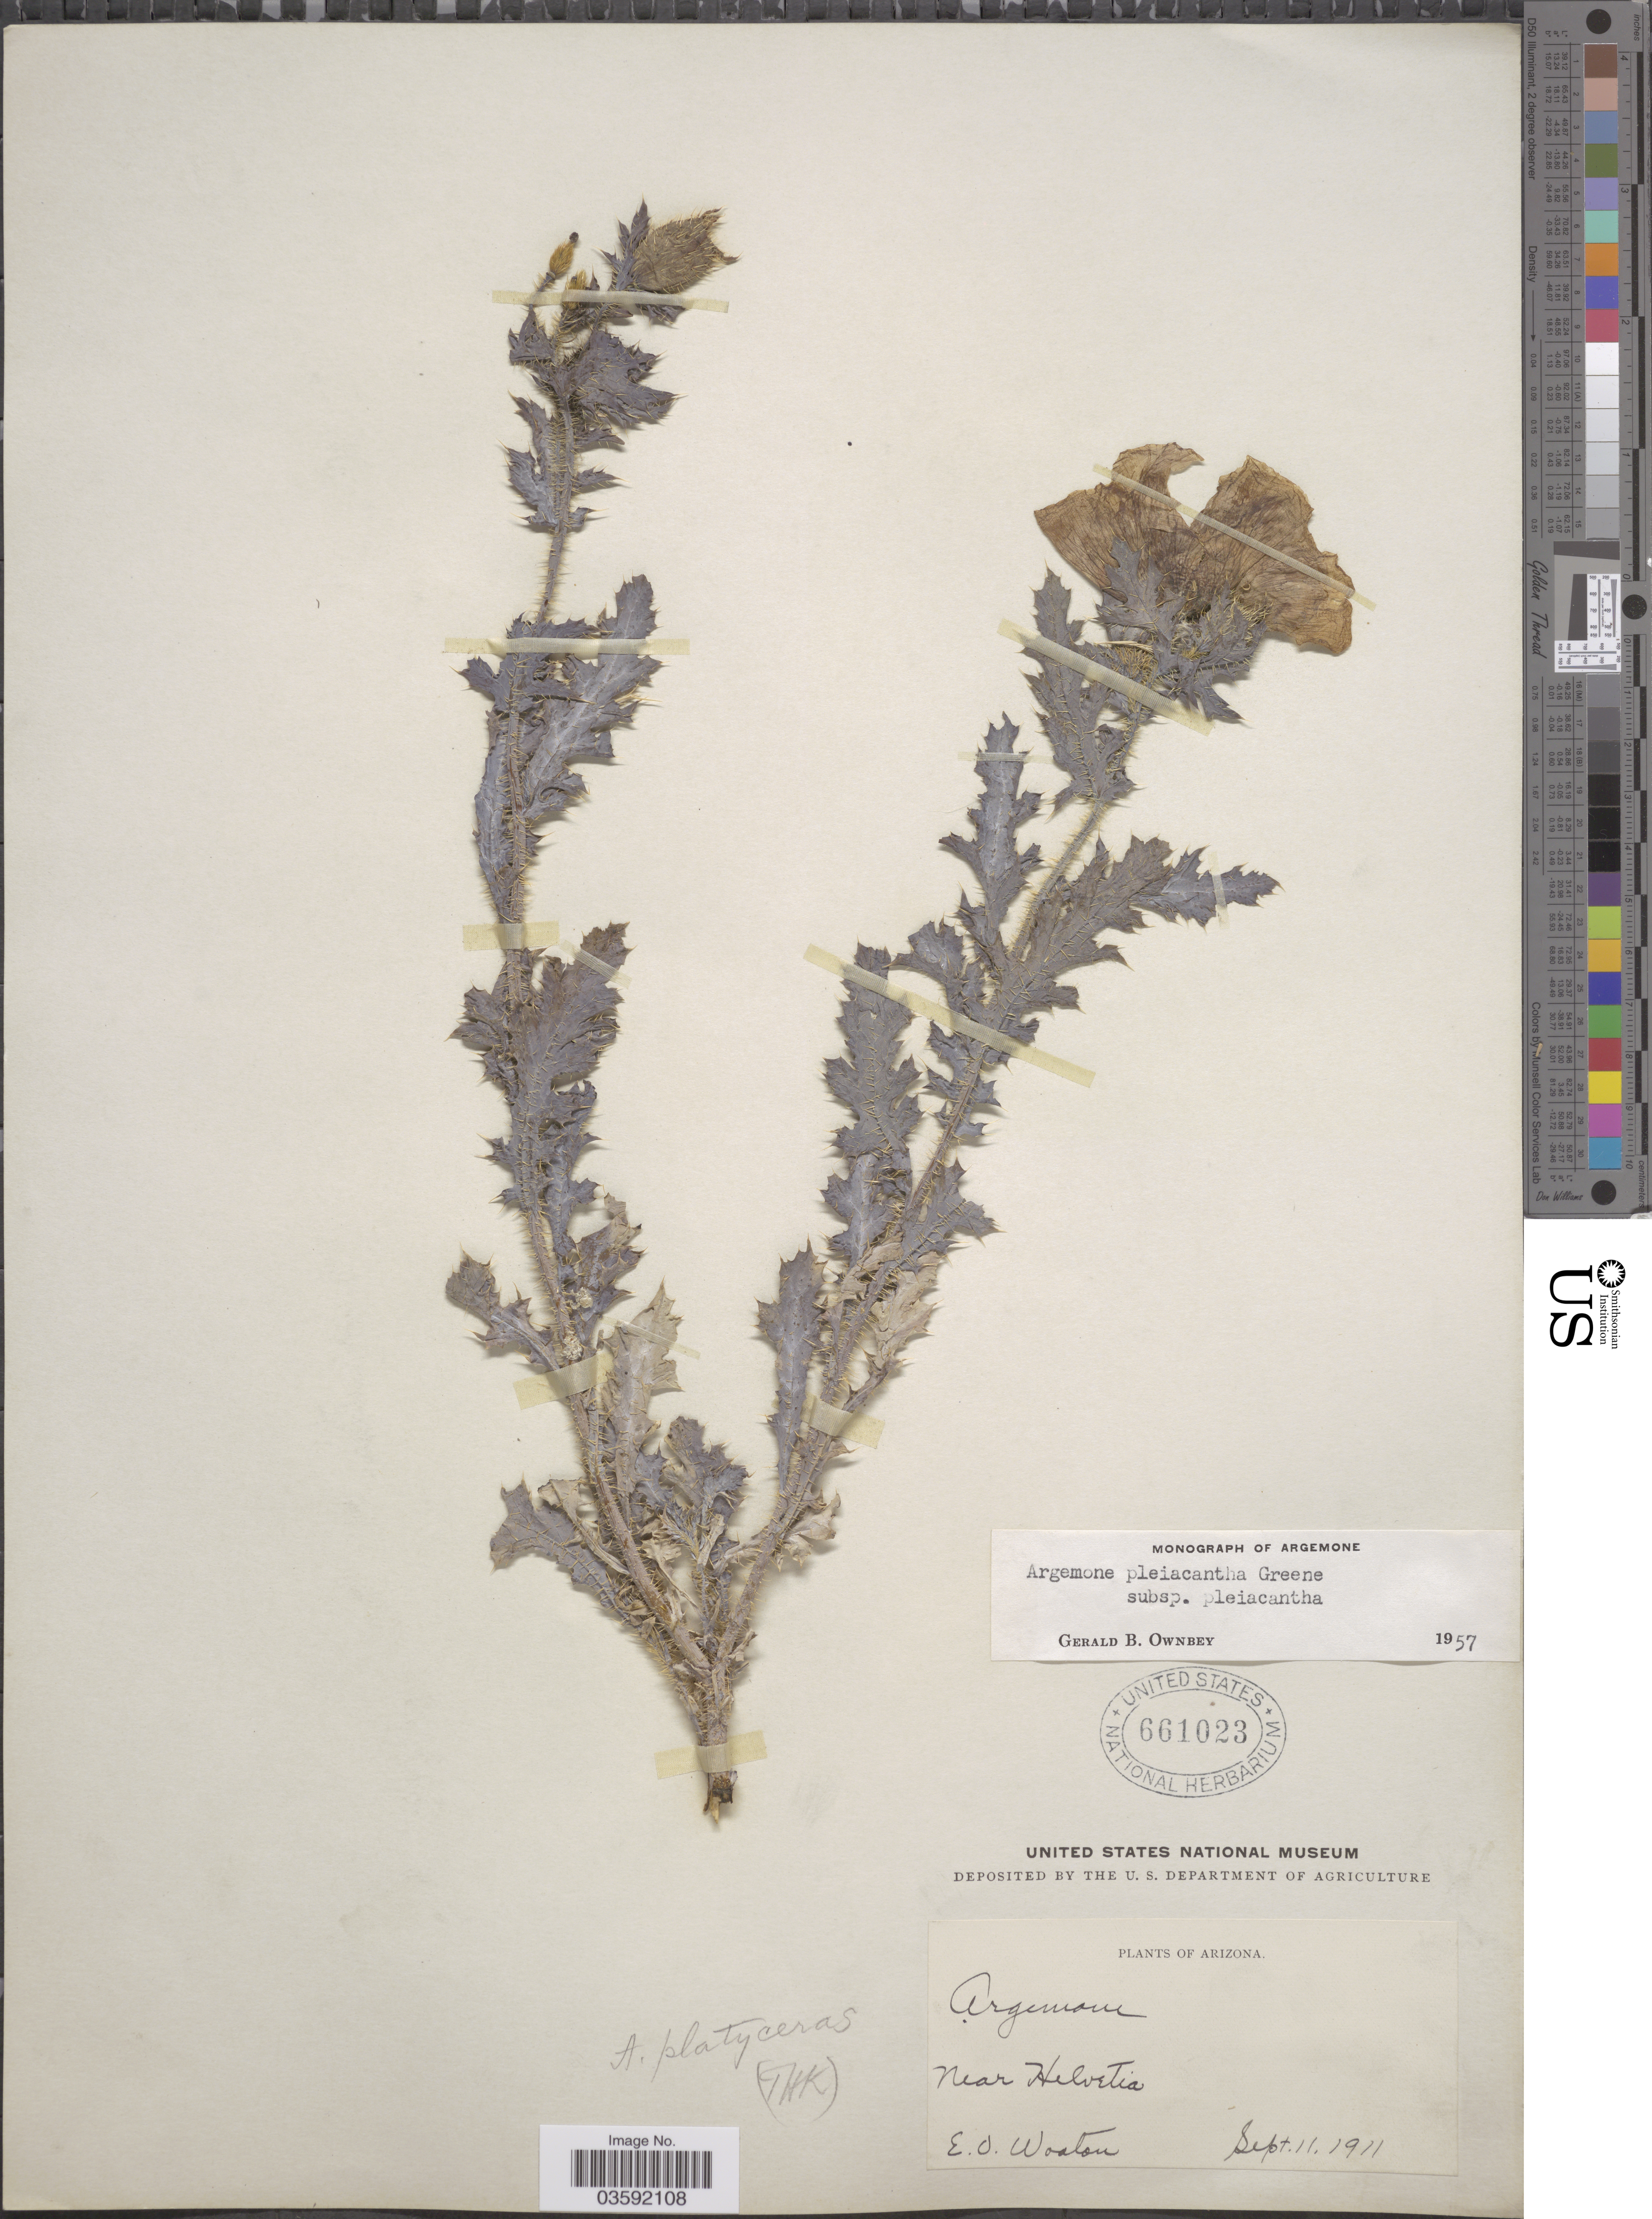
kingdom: Plantae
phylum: Tracheophyta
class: Magnoliopsida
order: Ranunculales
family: Papaveraceae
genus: Argemone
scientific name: Argemone pleiacantha subsp. pleiacantha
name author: Greene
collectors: E. O. Wooton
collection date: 1911-09-11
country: United States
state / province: Arizona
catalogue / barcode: US 661023